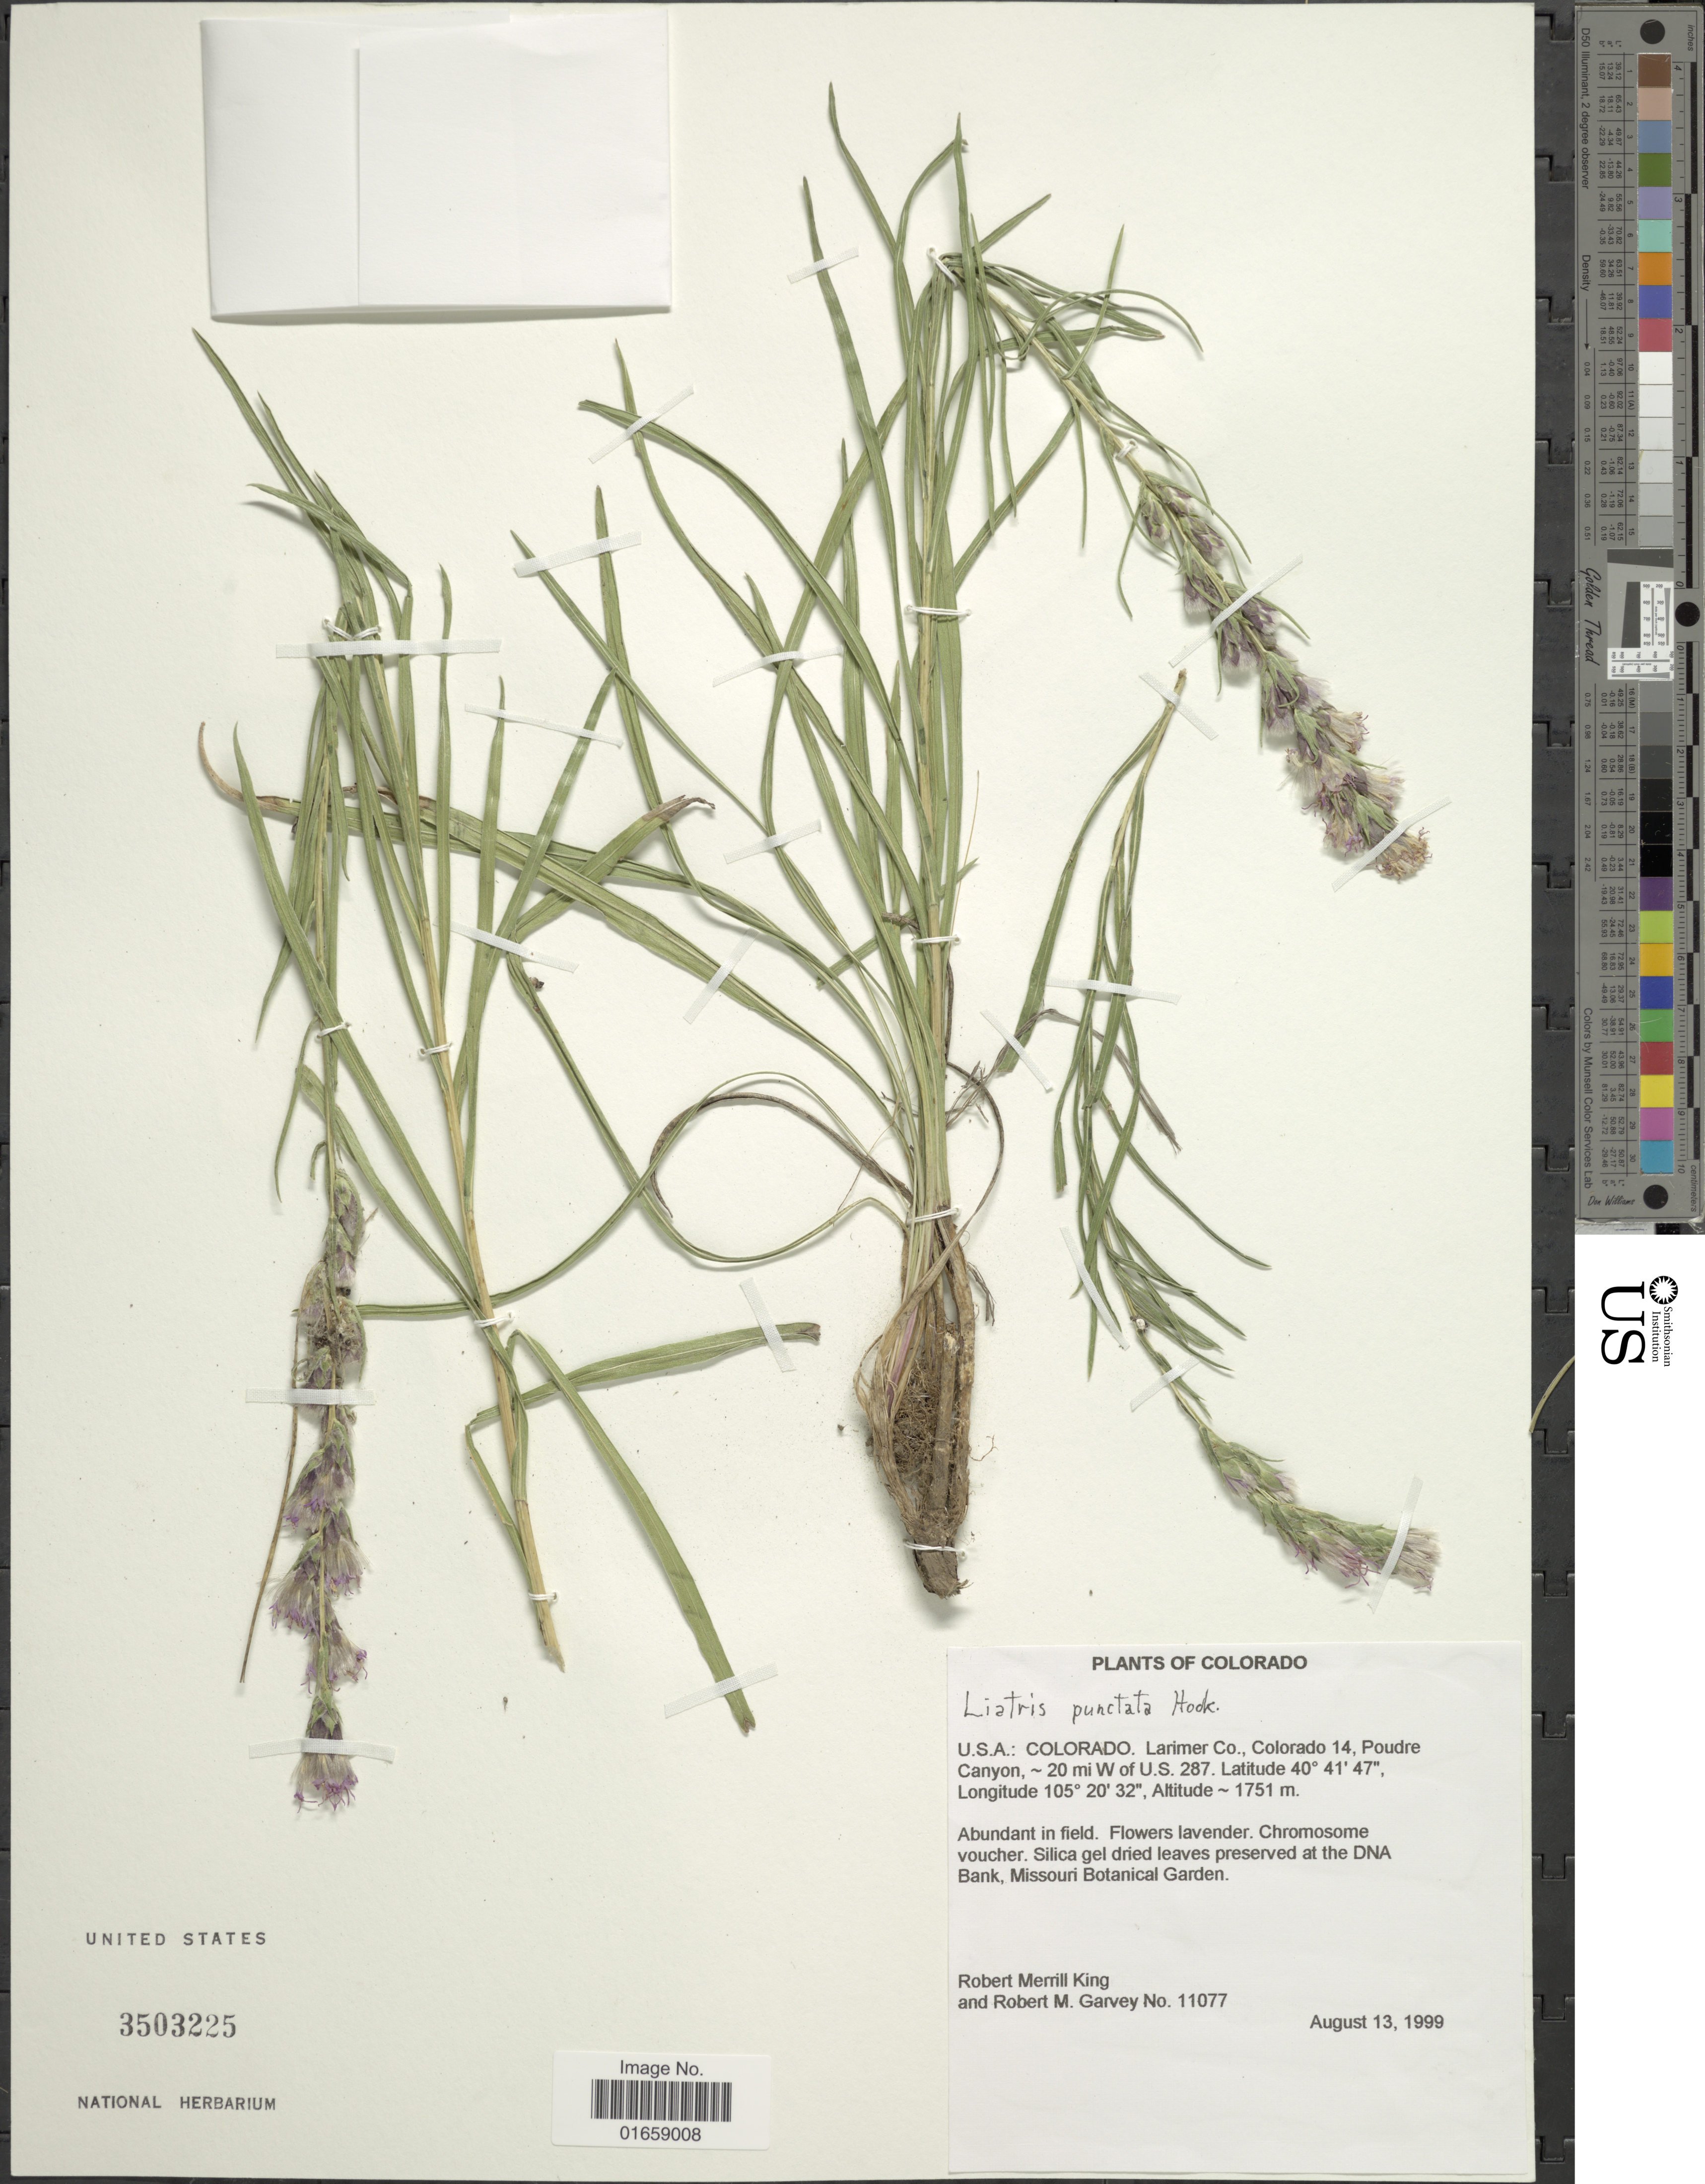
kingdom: Plantae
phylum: Tracheophyta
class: Magnoliopsida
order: Asterales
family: Asteraceae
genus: Liatris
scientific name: Liatris punctata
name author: Hook.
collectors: R. M. King & R. Garvey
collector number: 11077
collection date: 1999-08-13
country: United States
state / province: Colorado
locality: Larimer Co., Colorado 14, Poudre Canyon, 20 mi W of U.S. 287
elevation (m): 1751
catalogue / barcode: US 3503225